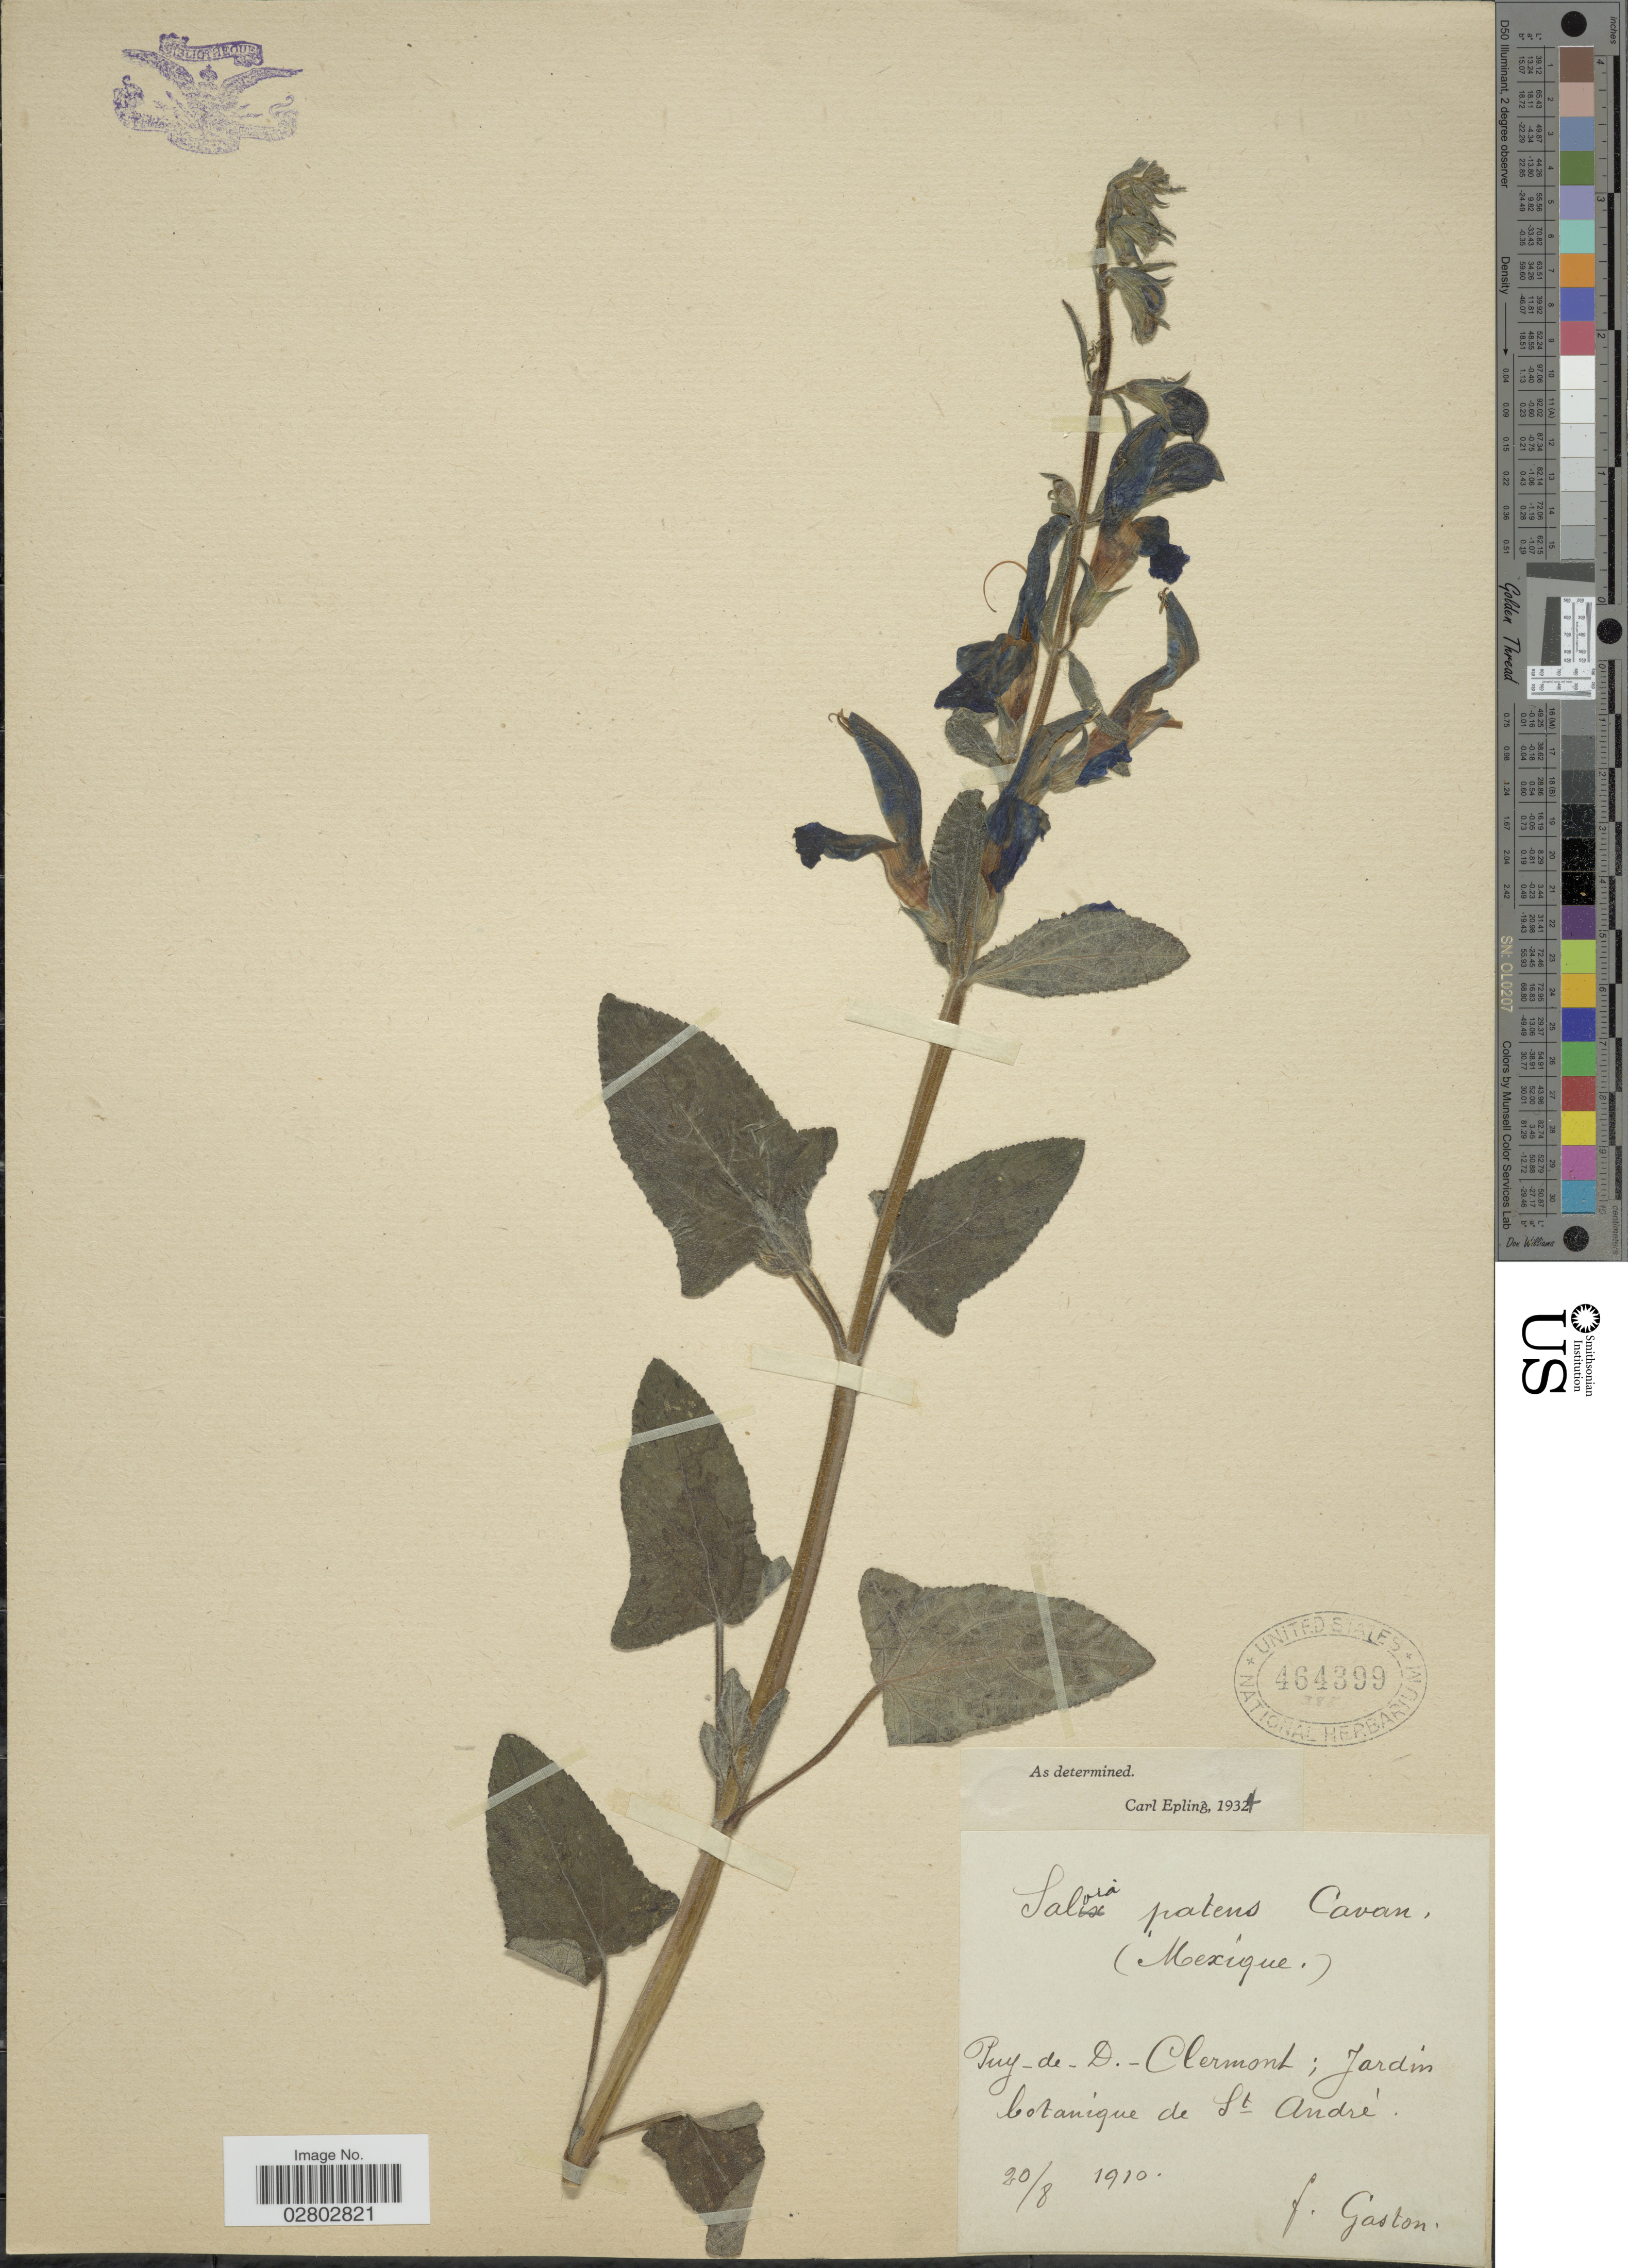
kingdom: Plantae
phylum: Tracheophyta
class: Magnoliopsida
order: Lamiales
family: Lamiaceae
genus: Salvia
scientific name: Salvia patens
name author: Cav.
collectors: F. Gaston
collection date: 1910-08-20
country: Mexico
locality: Puy-de-D.-Clermont; Jardin botanique St. Andre.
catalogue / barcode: US 464399